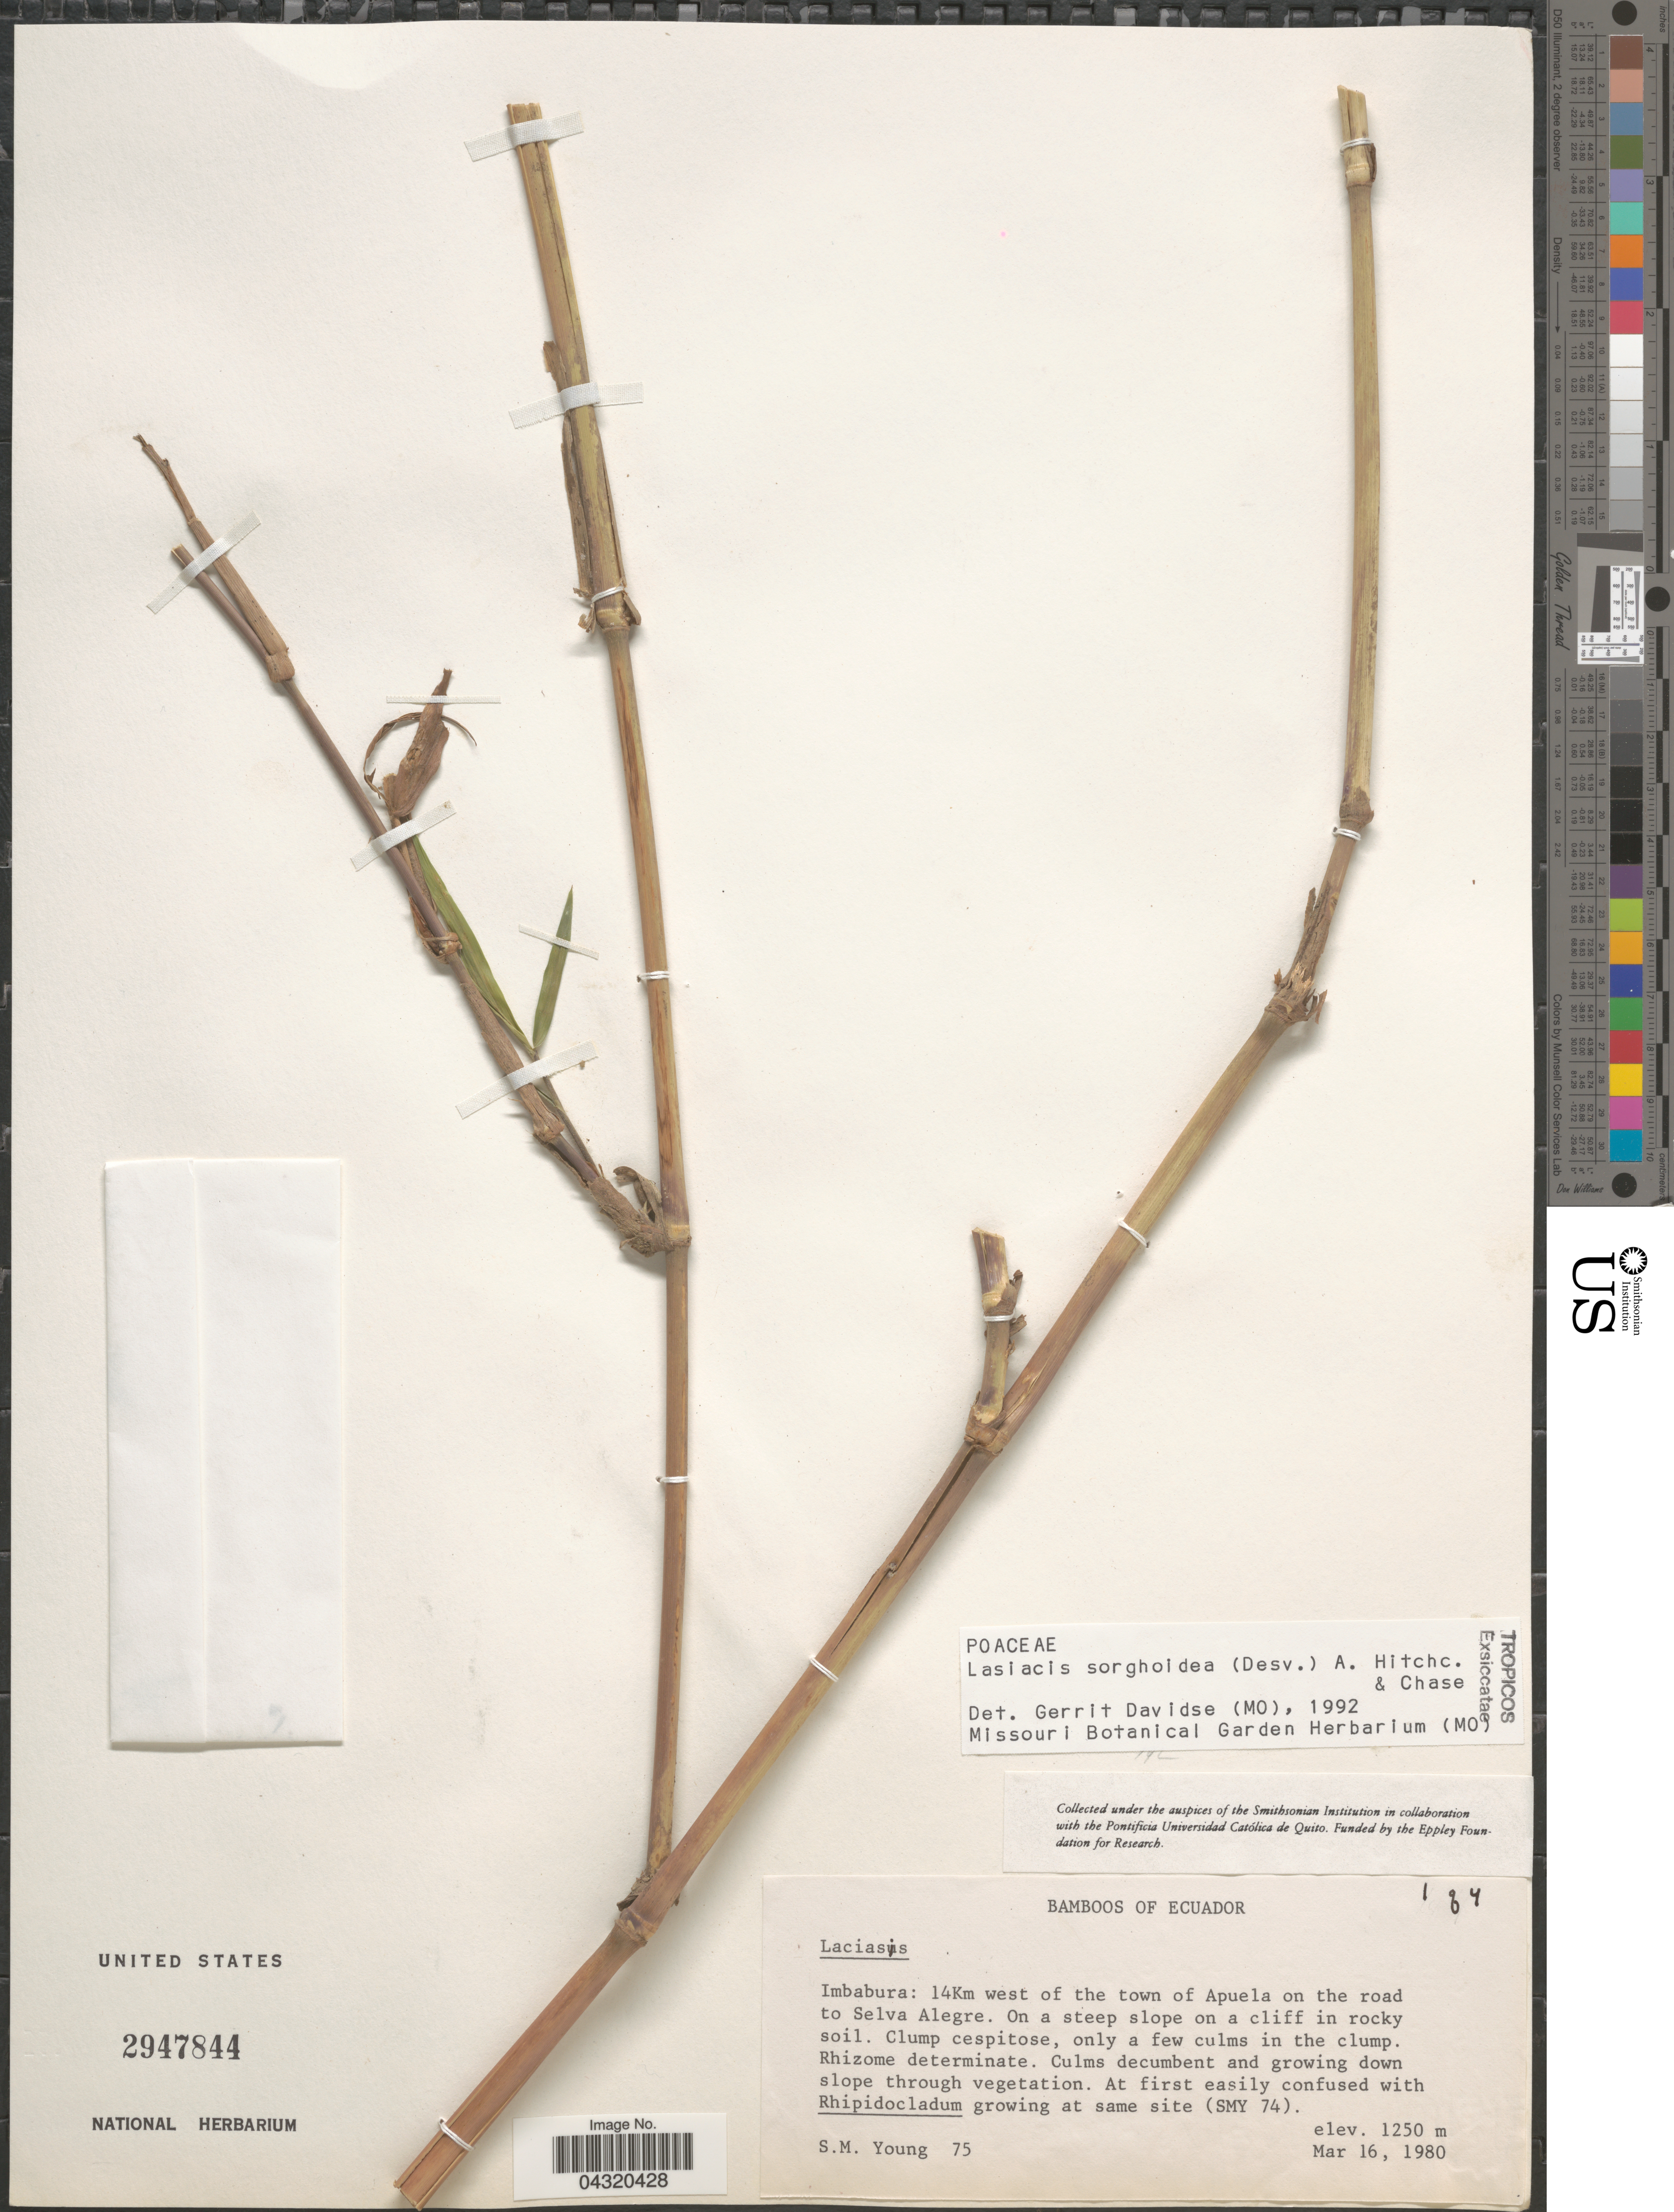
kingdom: Plantae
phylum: Tracheophyta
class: Liliopsida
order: Poales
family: Poaceae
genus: Lasiacis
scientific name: Lasiacis sorghoidea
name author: (Desv. ex Ham.) Hitchc. & Chase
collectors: S. Young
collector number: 75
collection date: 1980-03-16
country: Ecuador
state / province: Imbabura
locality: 14Km west of the town of Apuela on the road to Selva Alegre. On a steep slope on a cliff in rocky soil.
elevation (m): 1250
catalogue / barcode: US 2947844